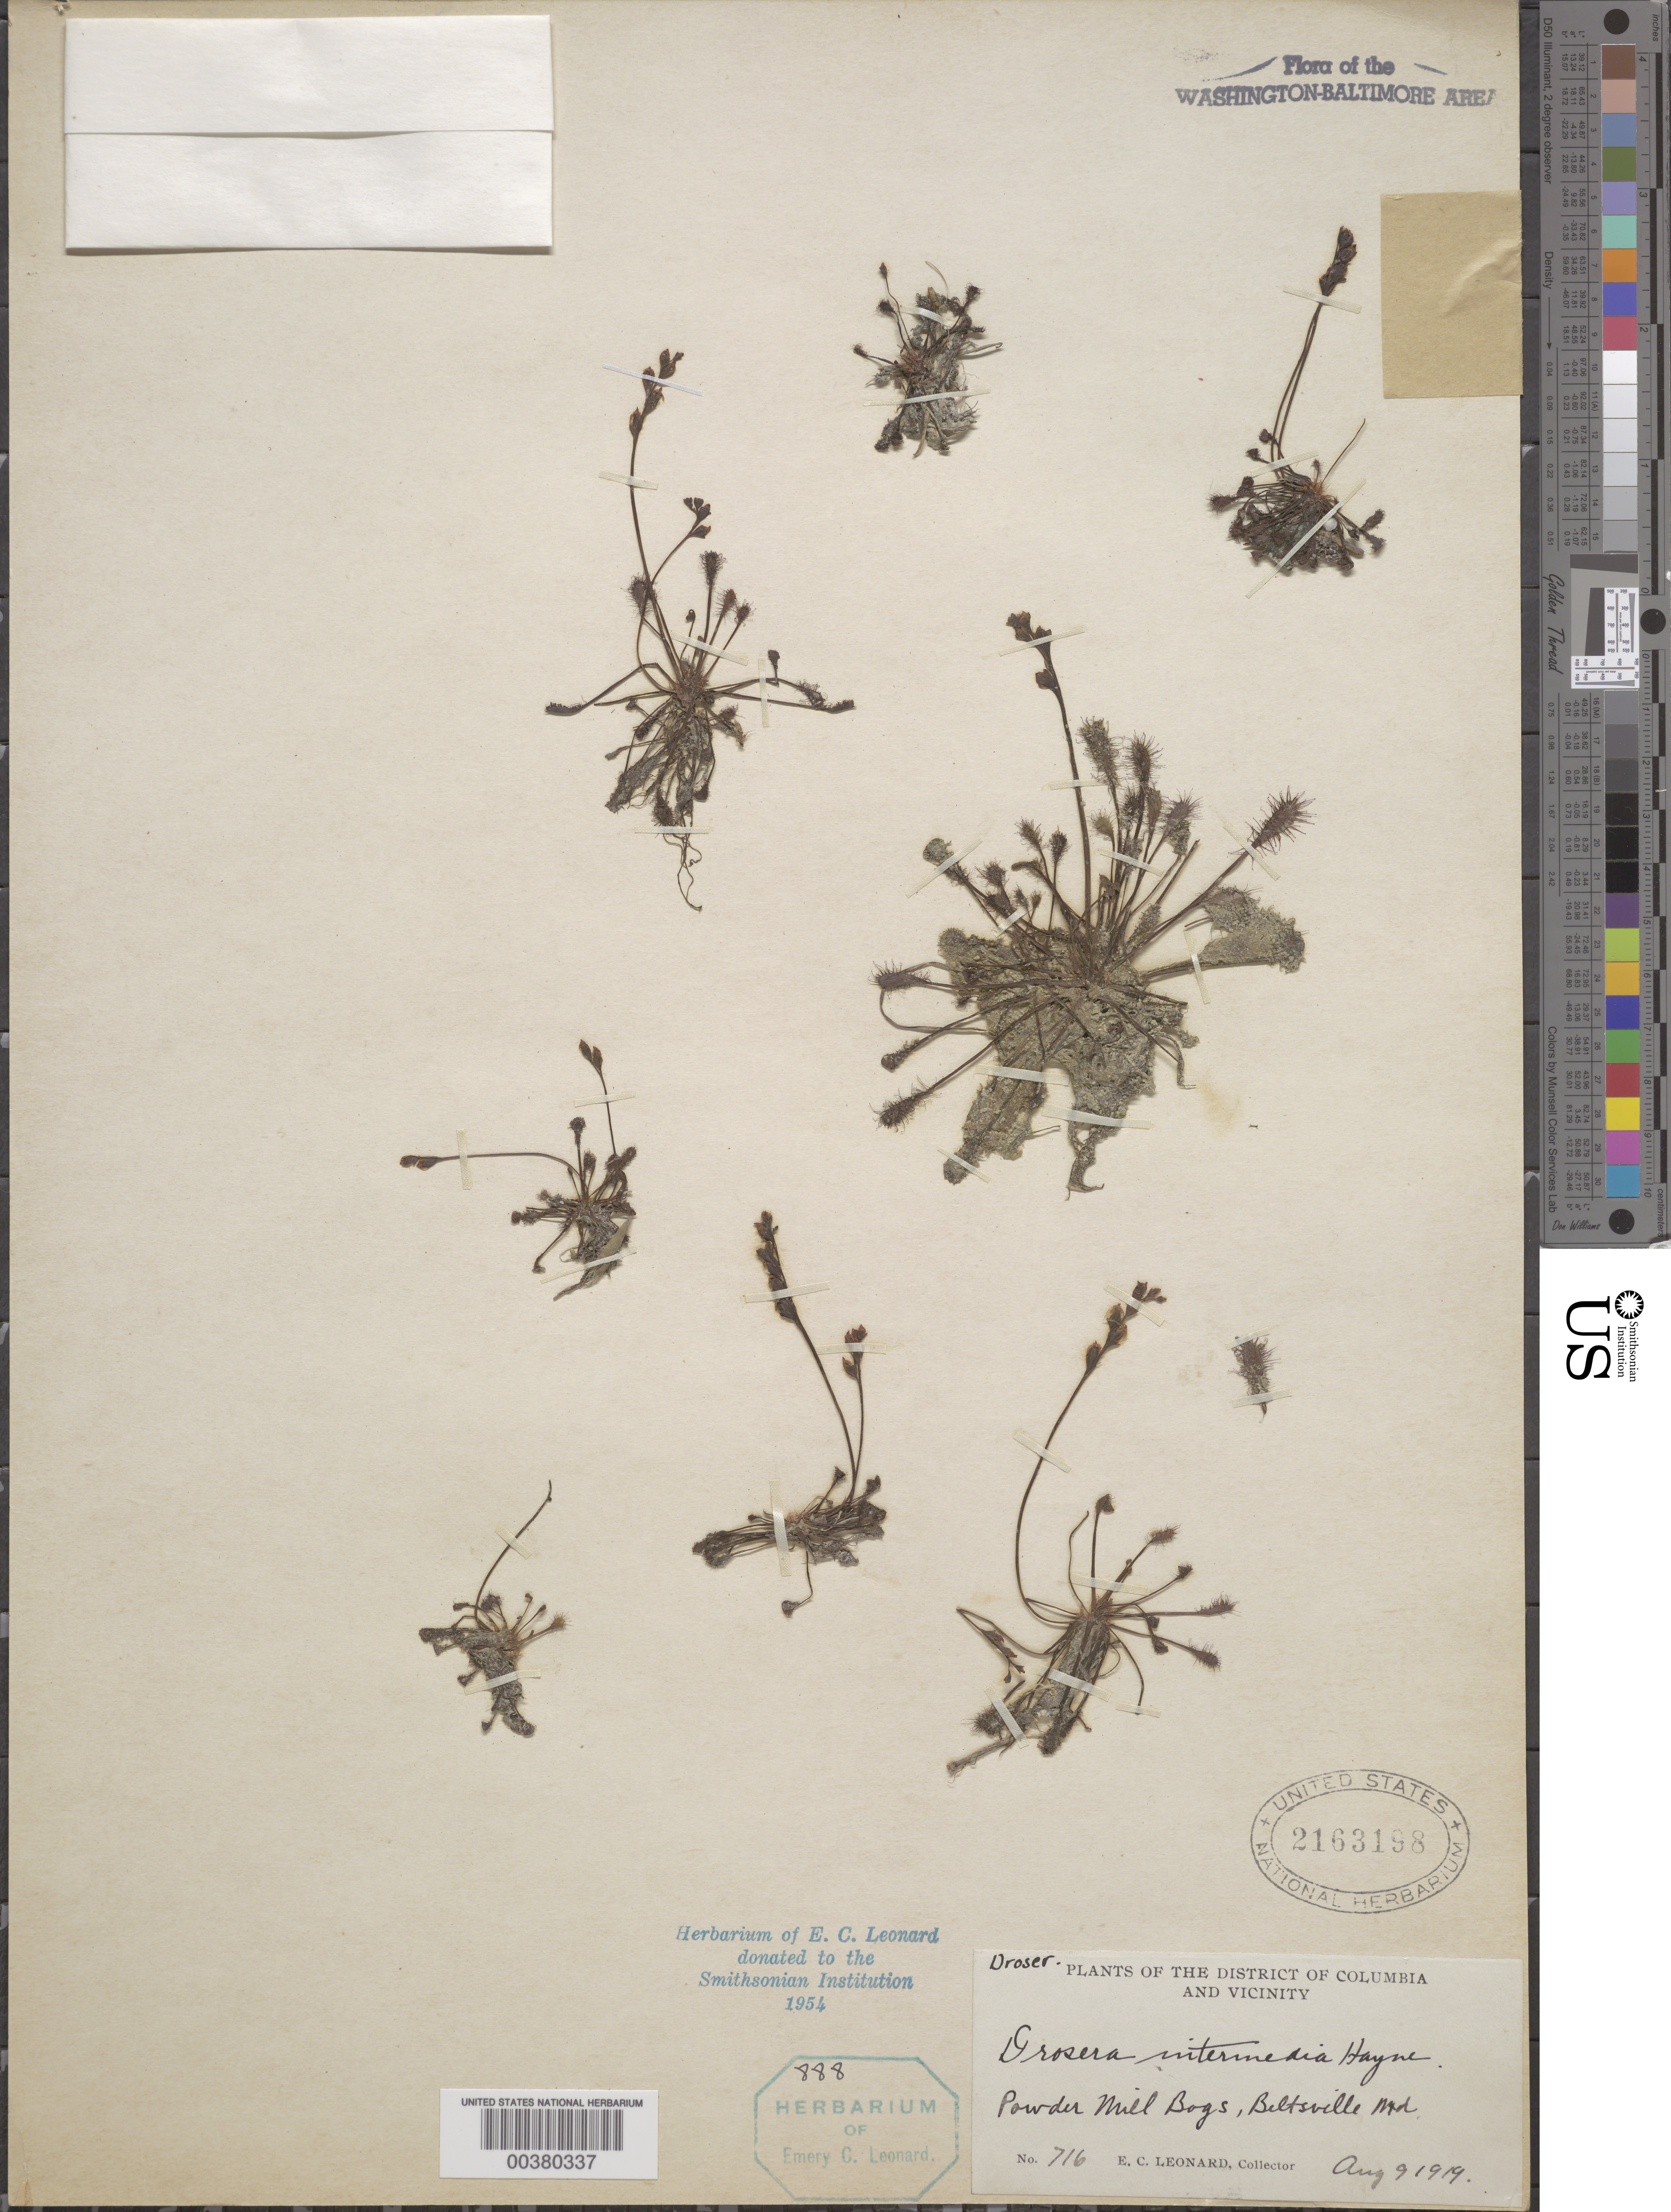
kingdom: Plantae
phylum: Tracheophyta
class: Magnoliopsida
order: Caryophyllales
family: Droseraceae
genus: Drosera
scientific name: Drosera intermedia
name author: Hayne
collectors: E. C. Leonard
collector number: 716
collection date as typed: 09 Aug 1919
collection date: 1919-08-09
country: United States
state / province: Maryland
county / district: Prince George's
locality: Powder Mill Bogs, Beltsville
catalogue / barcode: US 2163198